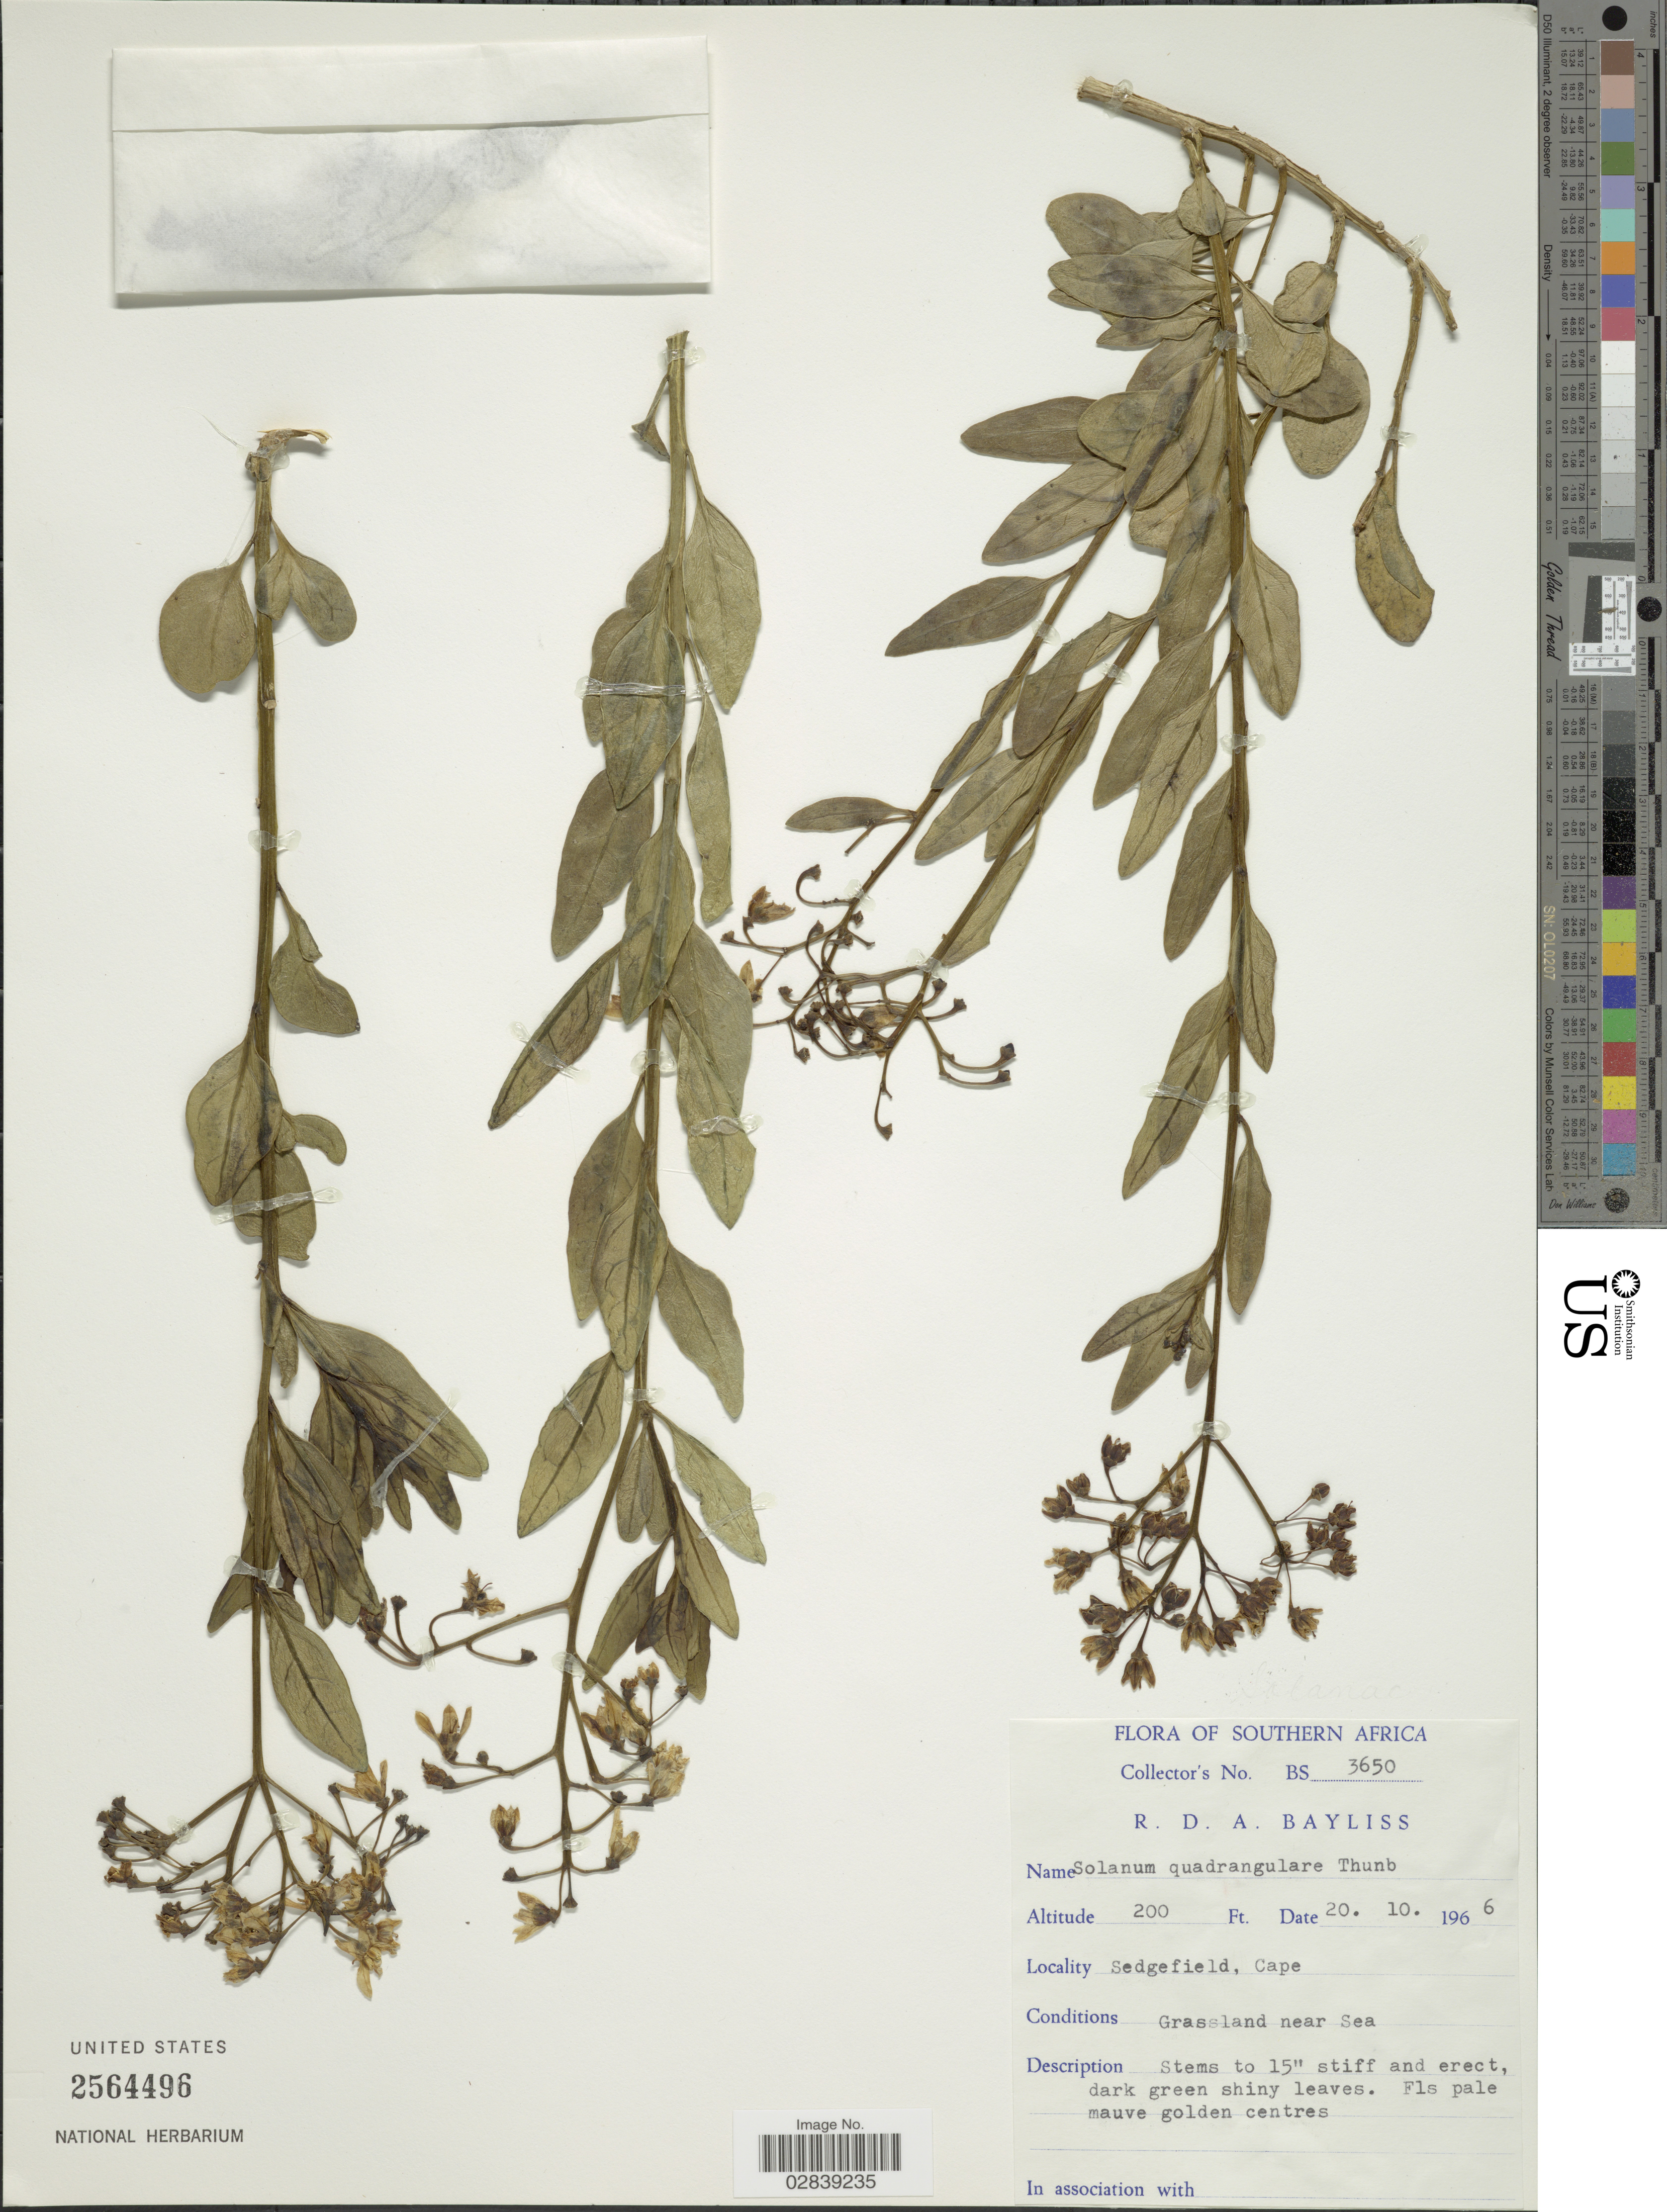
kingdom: Plantae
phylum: Tracheophyta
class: Magnoliopsida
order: Solanales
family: Solanaceae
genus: Solanum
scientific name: Solanum quadrangulare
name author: Thunb. ex L. f.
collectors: R. Bayliss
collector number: BS3650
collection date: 1966-10-20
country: South Africa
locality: Southern Africa, Sedgefield, Cape.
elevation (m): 61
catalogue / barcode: US 2564496